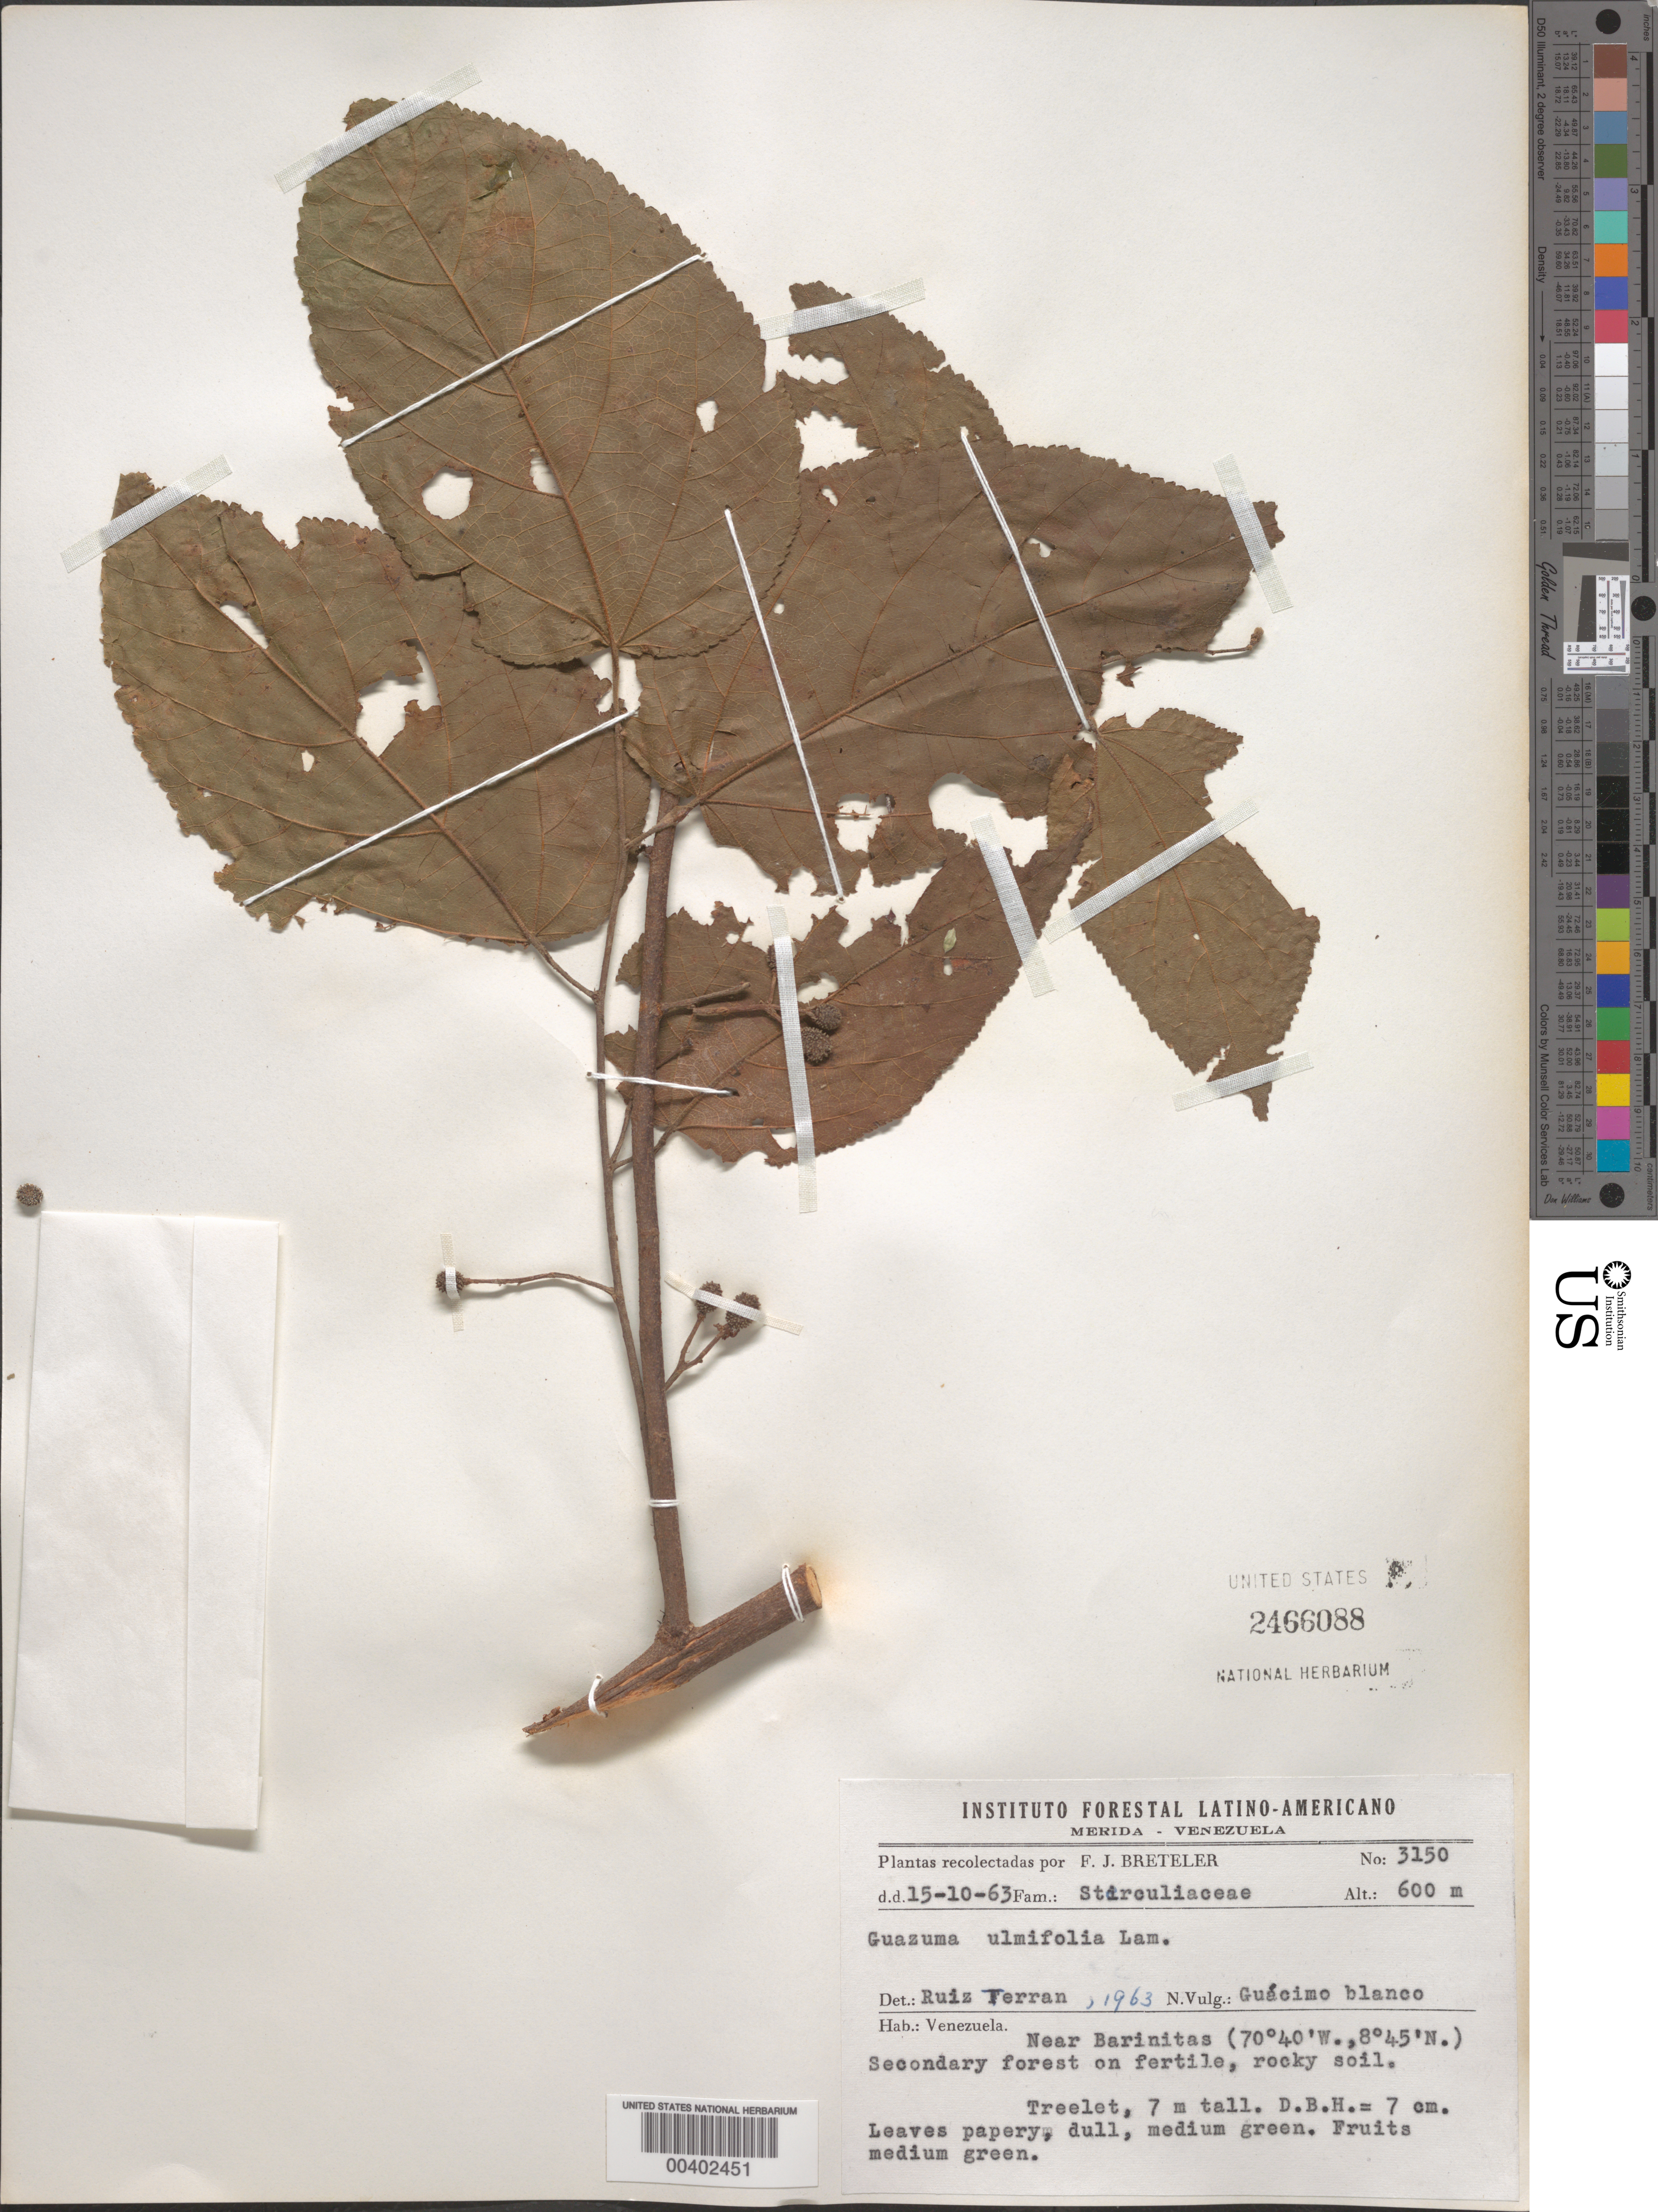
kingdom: Plantae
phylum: Tracheophyta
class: Magnoliopsida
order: Malvales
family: Malvaceae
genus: Guazuma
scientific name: Guazuma ulmifolia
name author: Lam.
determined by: Ruíz-Terán, L. E.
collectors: F. J. Breteler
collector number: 3150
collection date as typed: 15 Oct 1963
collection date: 1963-10-15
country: Venezuela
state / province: Barinas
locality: Near Barinitas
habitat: Secondary forest on fertile rocky soil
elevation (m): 600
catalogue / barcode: US 2466088